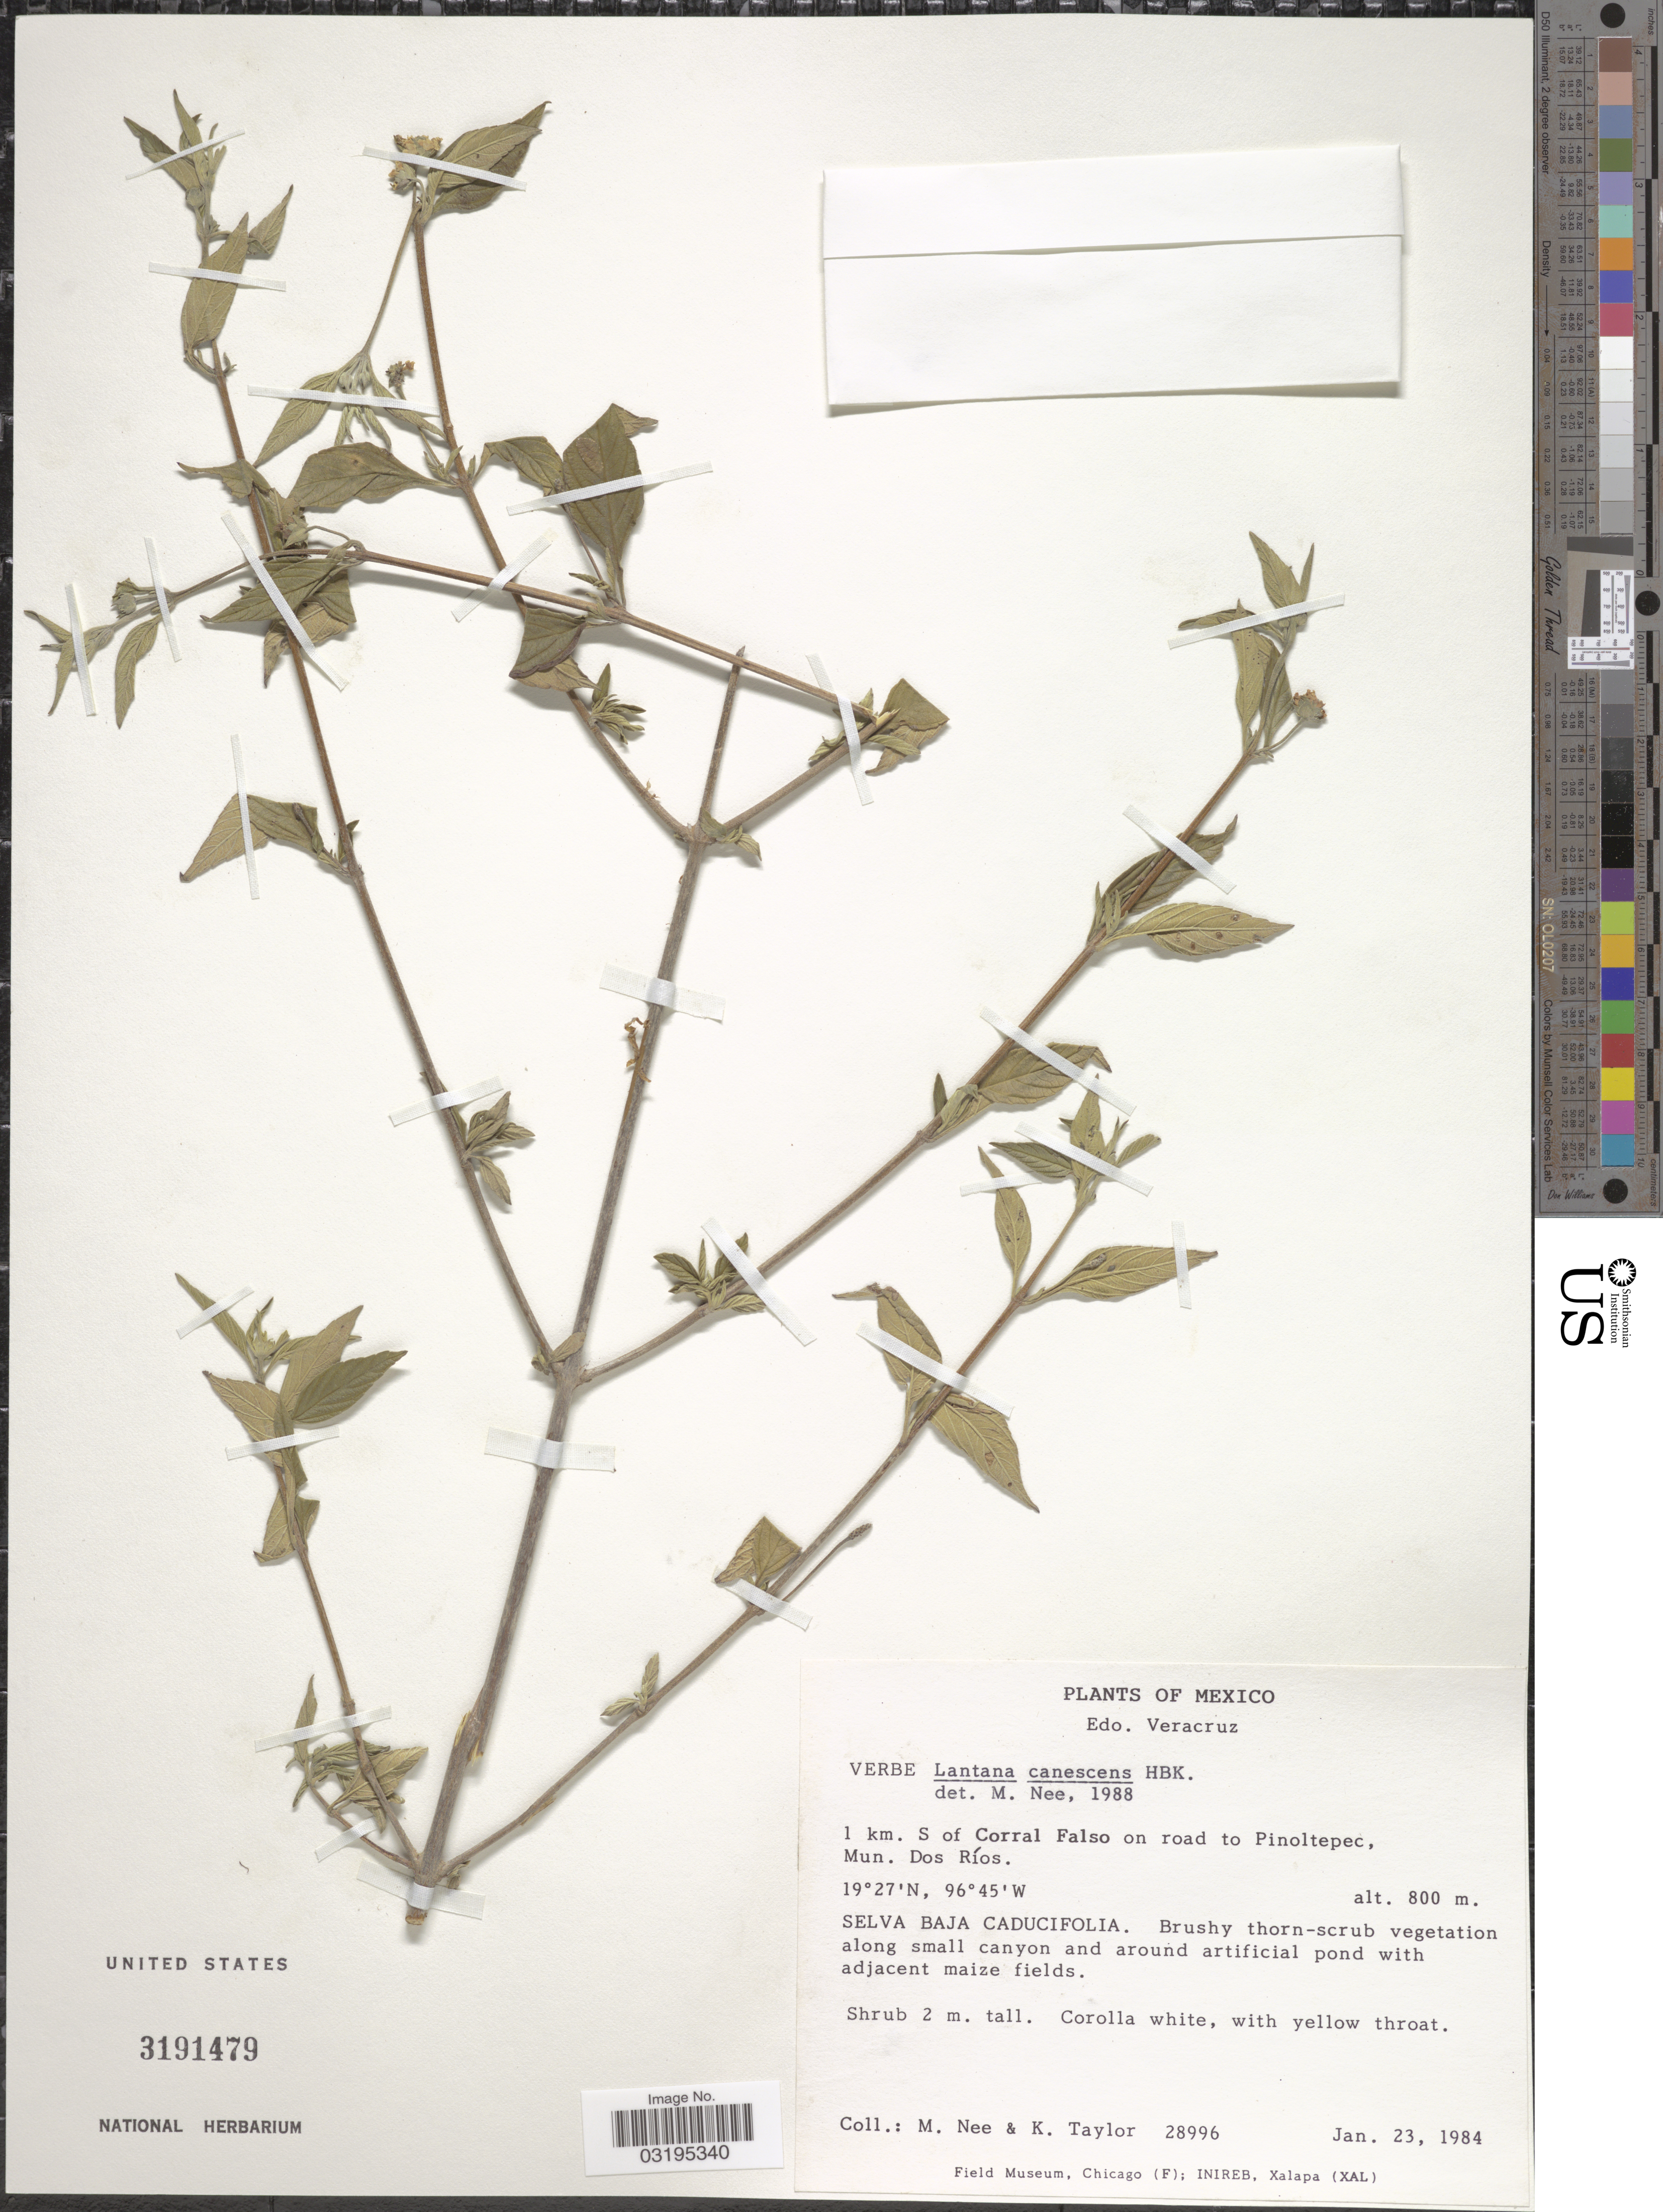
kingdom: Plantae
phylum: Tracheophyta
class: Magnoliopsida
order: Lamiales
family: Verbenaceae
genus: Lantana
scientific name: Lantana canescens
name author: Kunth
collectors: M. Nee & K. Taylor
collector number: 28996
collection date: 1984-01-23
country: Mexico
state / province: Veracruz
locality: Edo. Veracruz. 1 km. S of Corral Falso on road to Pinoltepec, Mun. Dos Ríos.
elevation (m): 800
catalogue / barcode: US 3191479